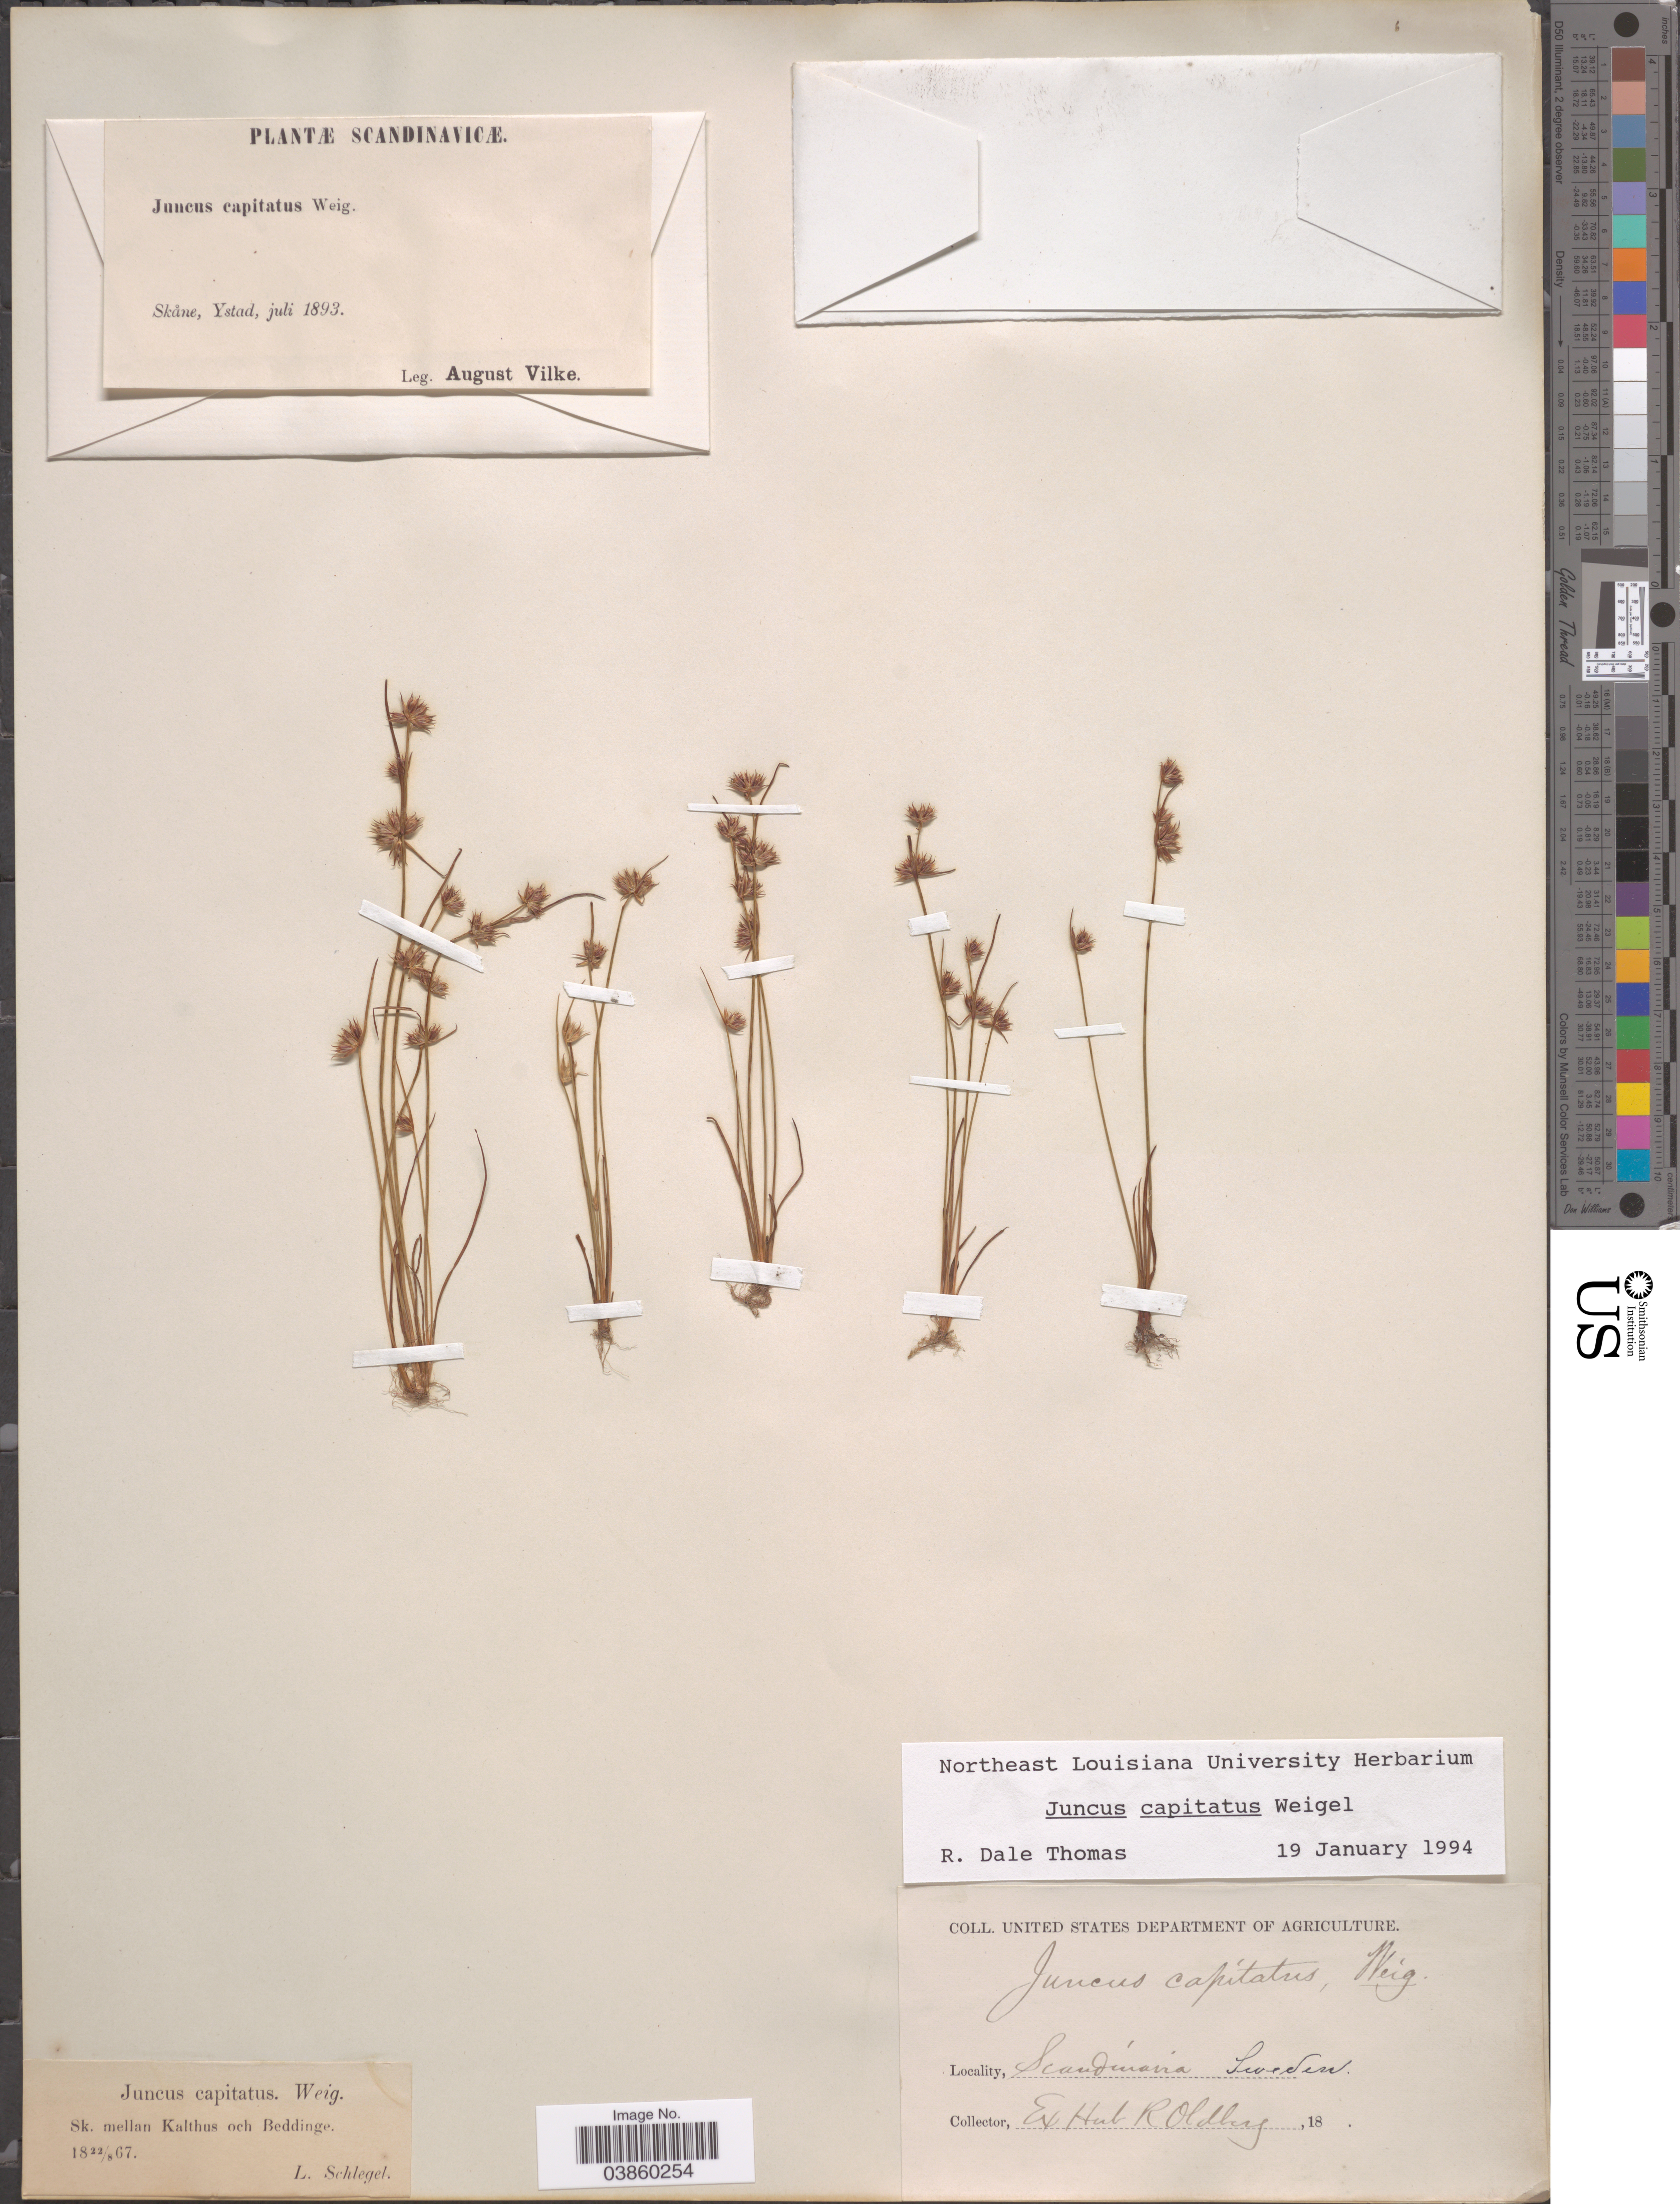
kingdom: Plantae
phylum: Tracheophyta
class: Liliopsida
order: Poales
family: Juncaceae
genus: Juncus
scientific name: Juncus capitatus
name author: Weigel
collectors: L. Schlegel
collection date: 1867-08-22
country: Sweden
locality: Sk. mellan Kalthus och Beddinge. Sandinavia.